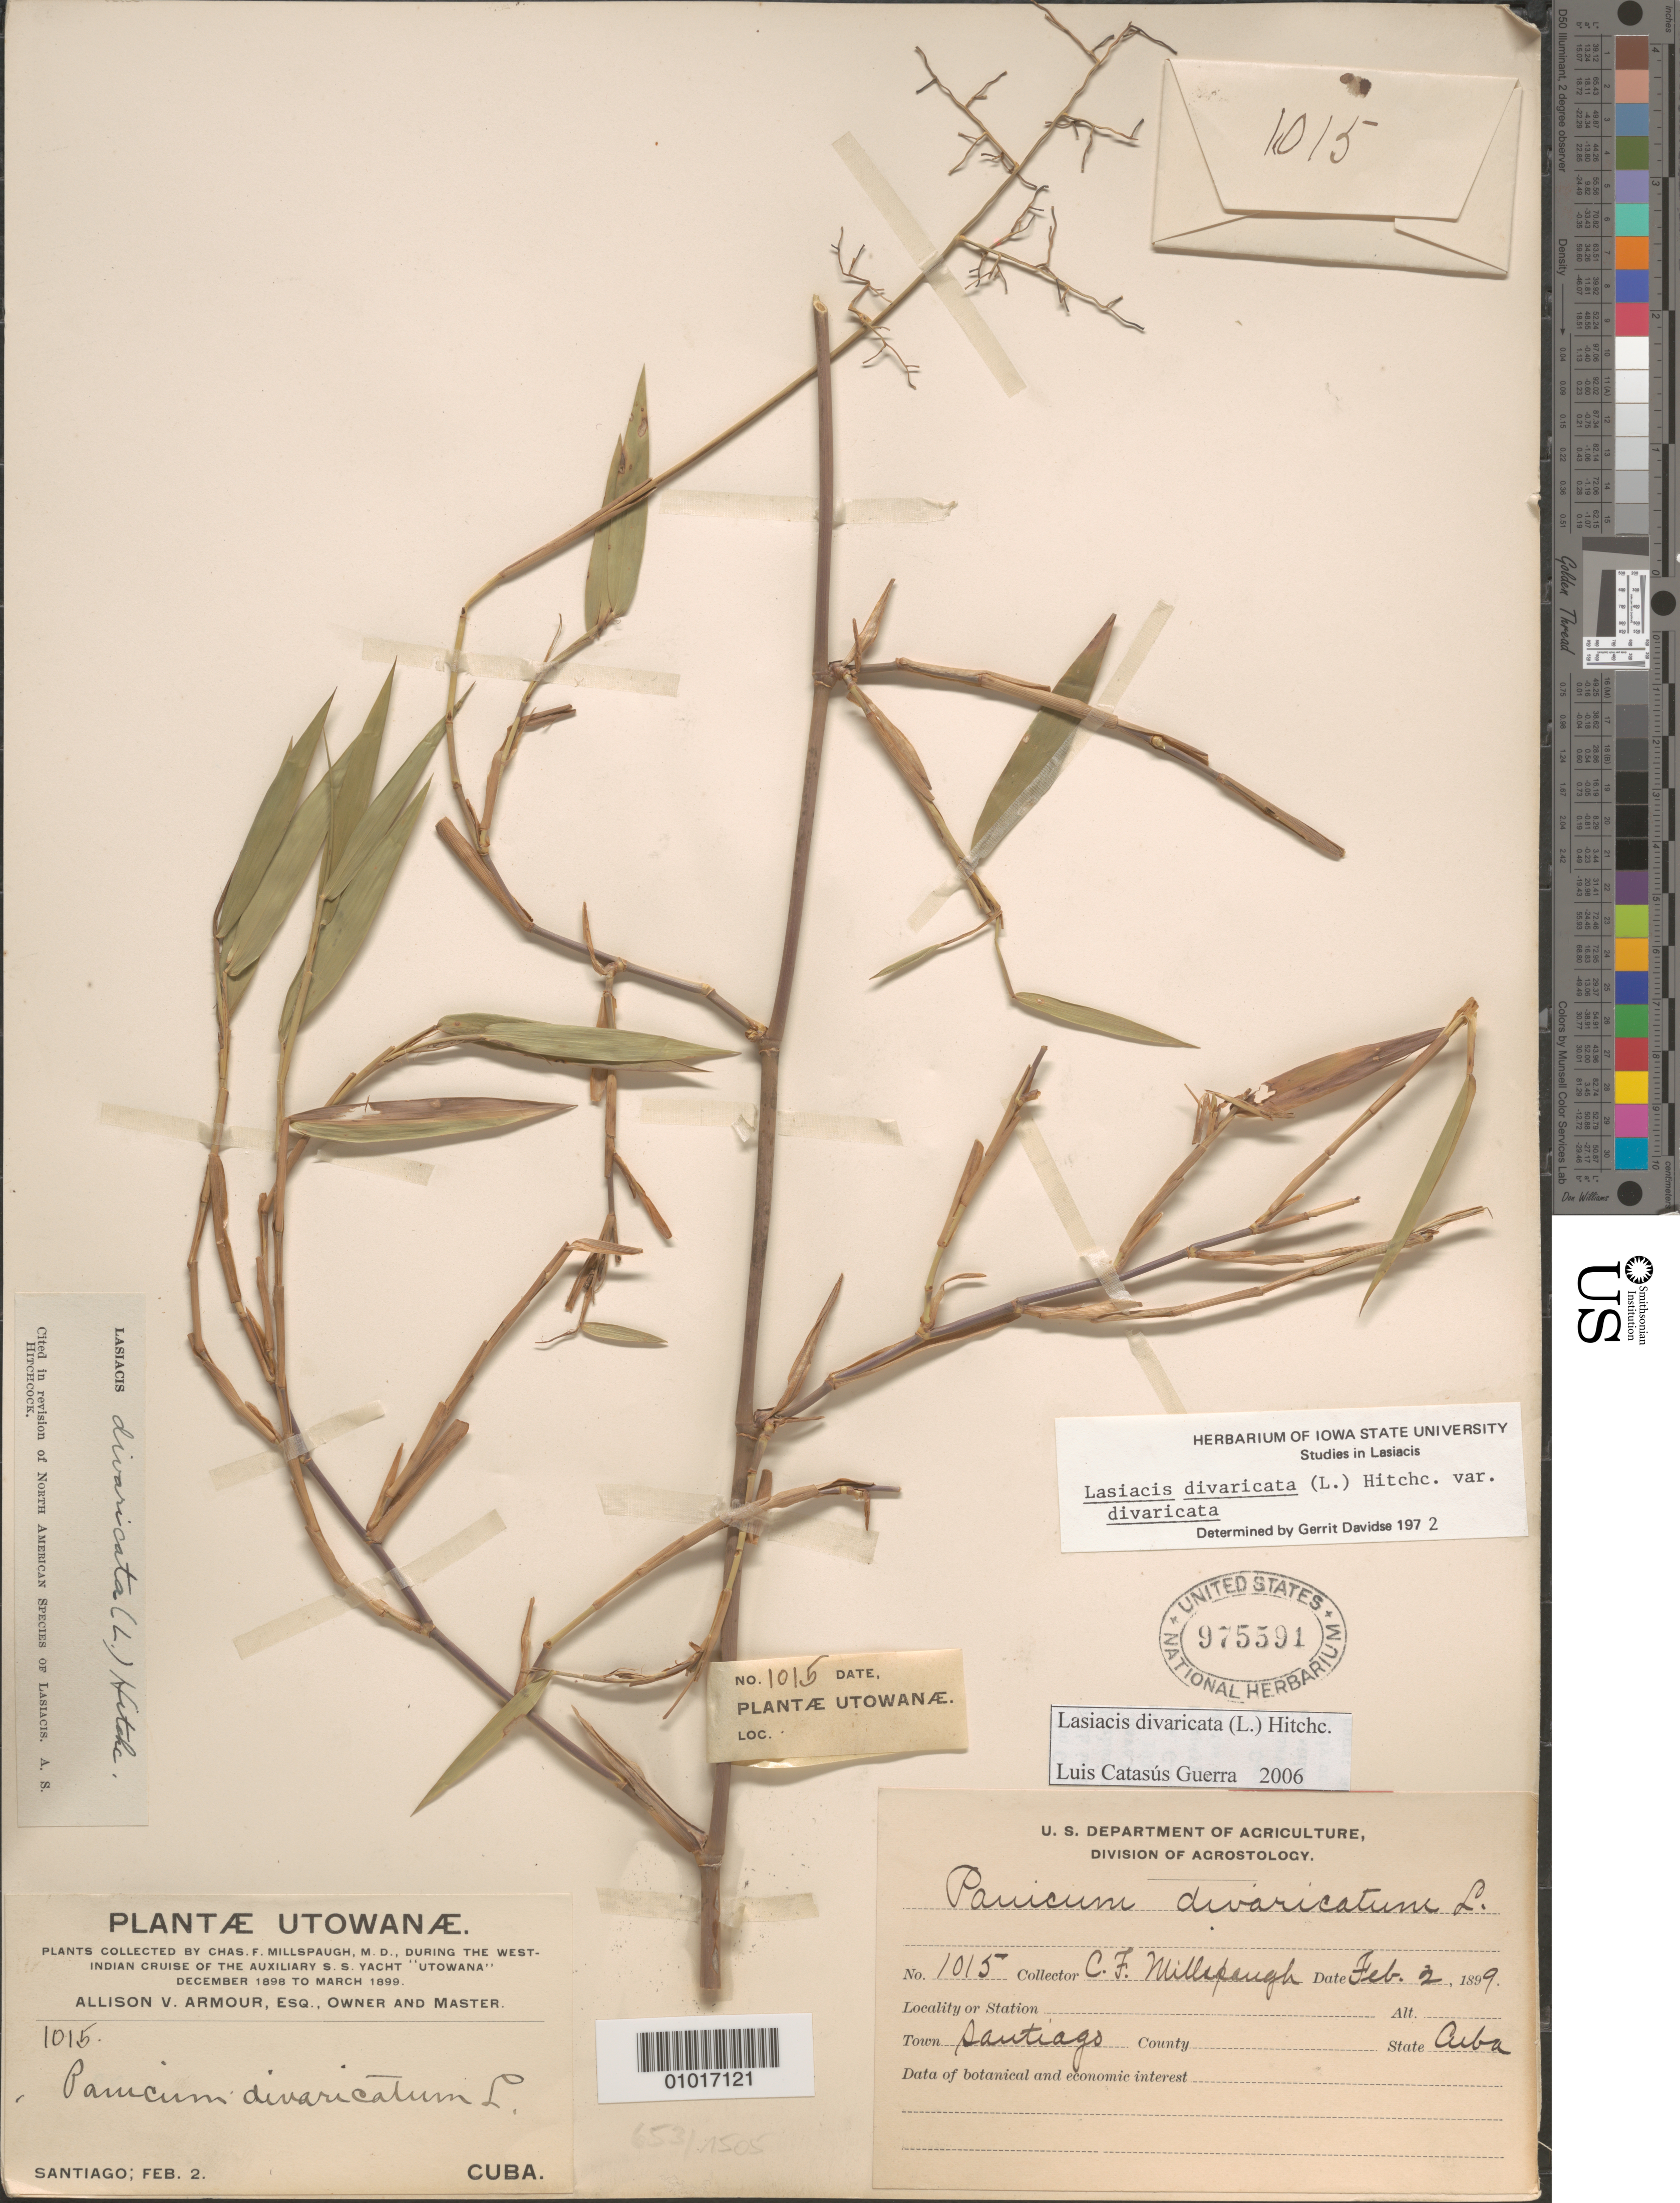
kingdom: Plantae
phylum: Tracheophyta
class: Liliopsida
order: Poales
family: Poaceae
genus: Lasiacis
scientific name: Lasiacis divaricata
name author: (L.) Hitchc.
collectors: C. F. Millspaugh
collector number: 1015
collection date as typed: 02 Feb 1899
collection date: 1899-02-02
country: Cuba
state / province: Santiago de Cuba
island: Cuba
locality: Santiago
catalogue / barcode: US 975591